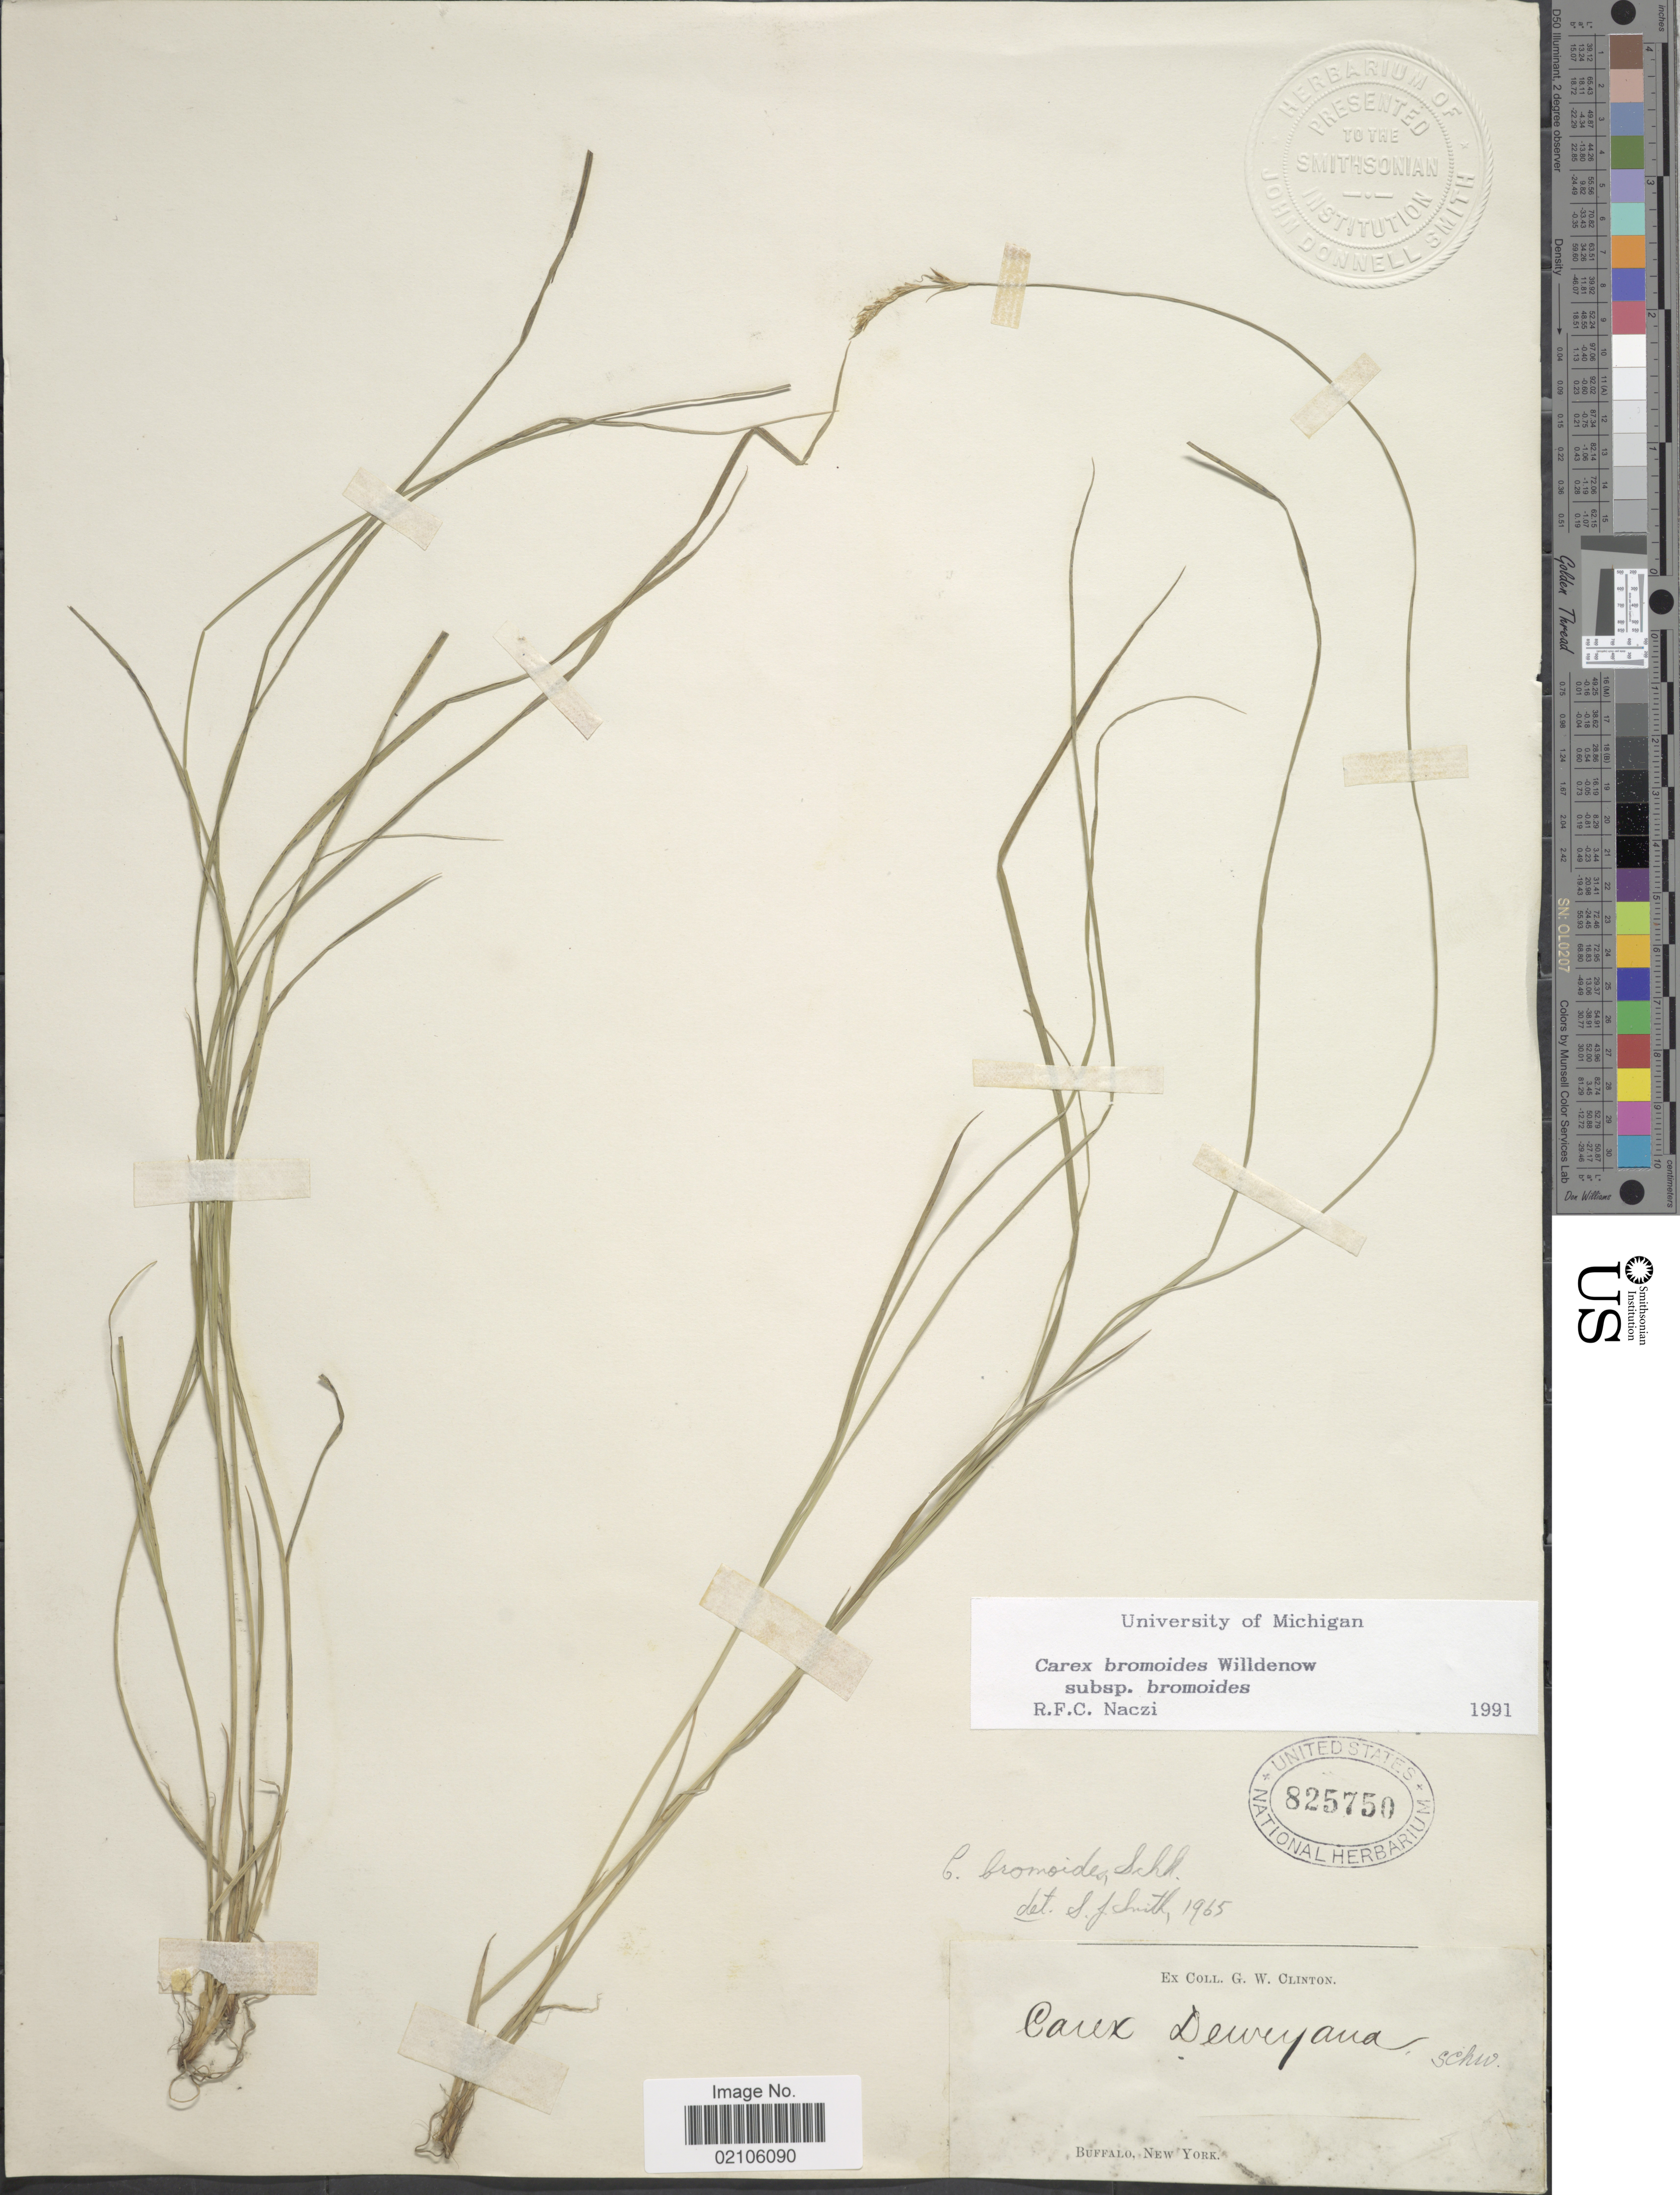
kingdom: Plantae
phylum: Tracheophyta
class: Liliopsida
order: Poales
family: Cyperaceae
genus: Carex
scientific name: Carex bromoides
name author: Willd.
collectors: G. W. Clinton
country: United States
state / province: New York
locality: Buffalo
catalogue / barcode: US 825750